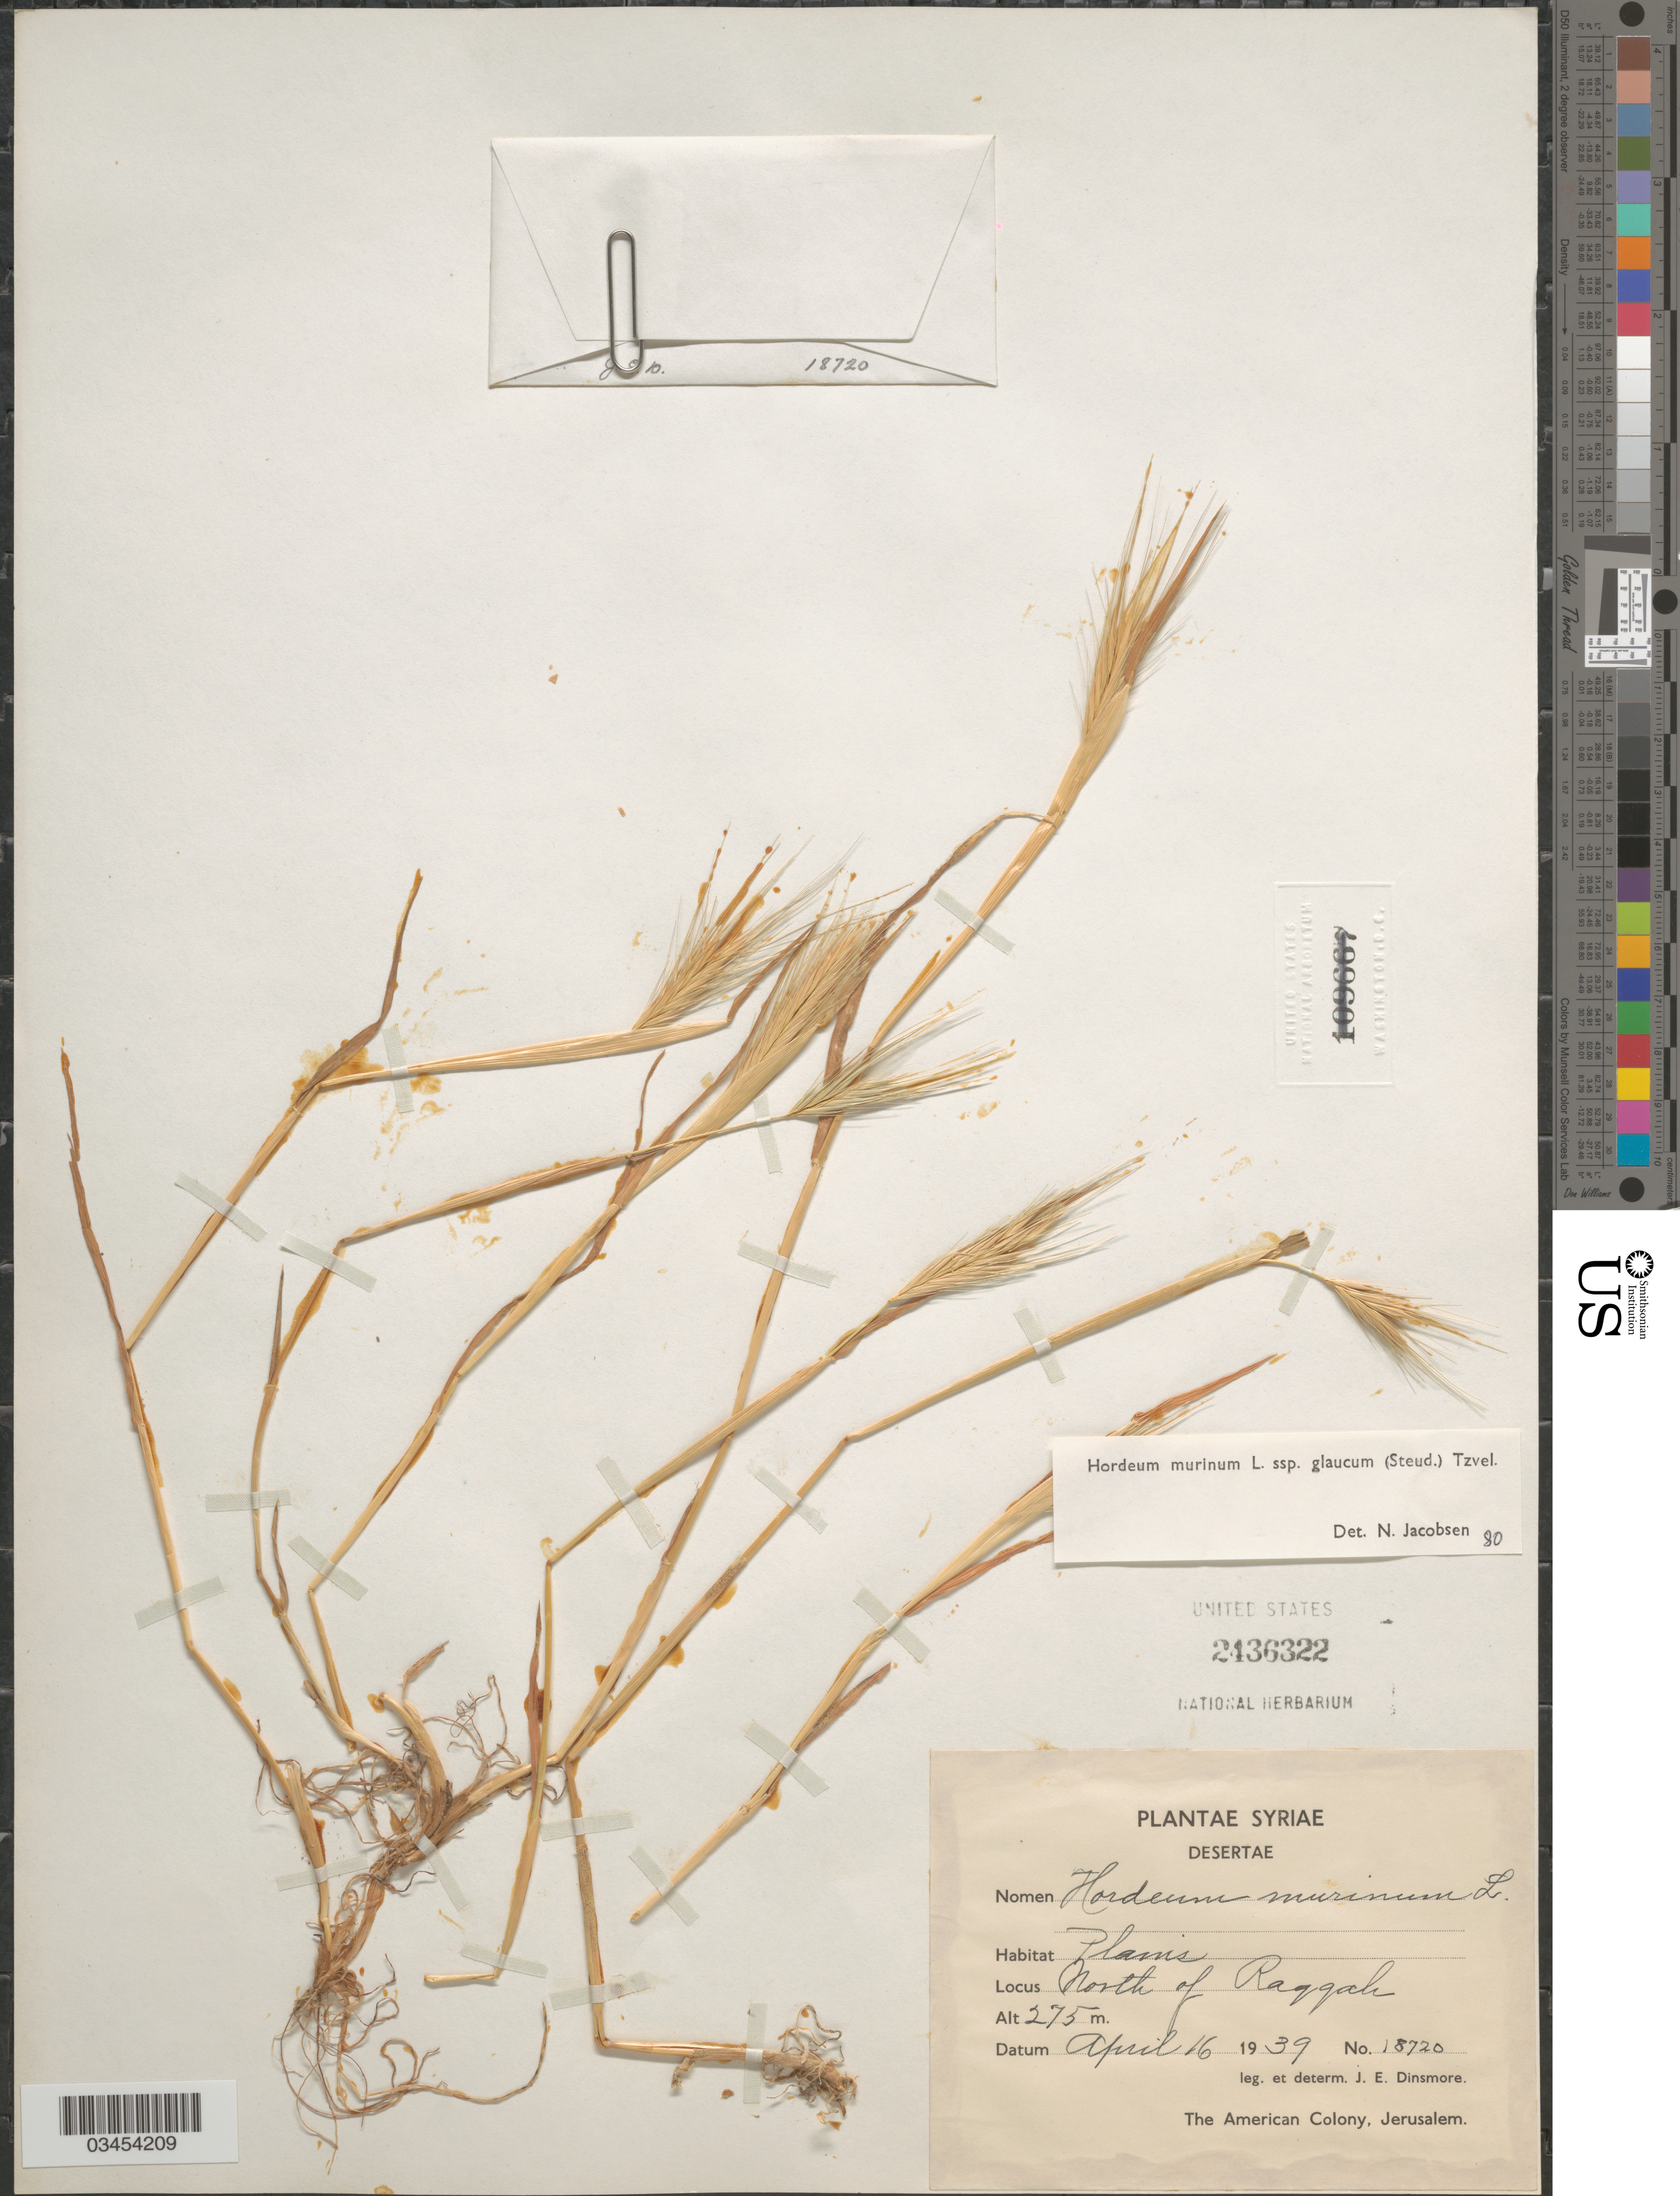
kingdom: Plantae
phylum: Tracheophyta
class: Liliopsida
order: Poales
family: Poaceae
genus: Hordeum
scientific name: Hordeum murinum subsp. glaucum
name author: (Steud.) Tzvelev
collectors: J. Dinsmore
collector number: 18720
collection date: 1939-04-16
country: Syria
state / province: Ar Raqqah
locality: Desertae. North of Raqqah.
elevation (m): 275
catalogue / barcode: US 2436322